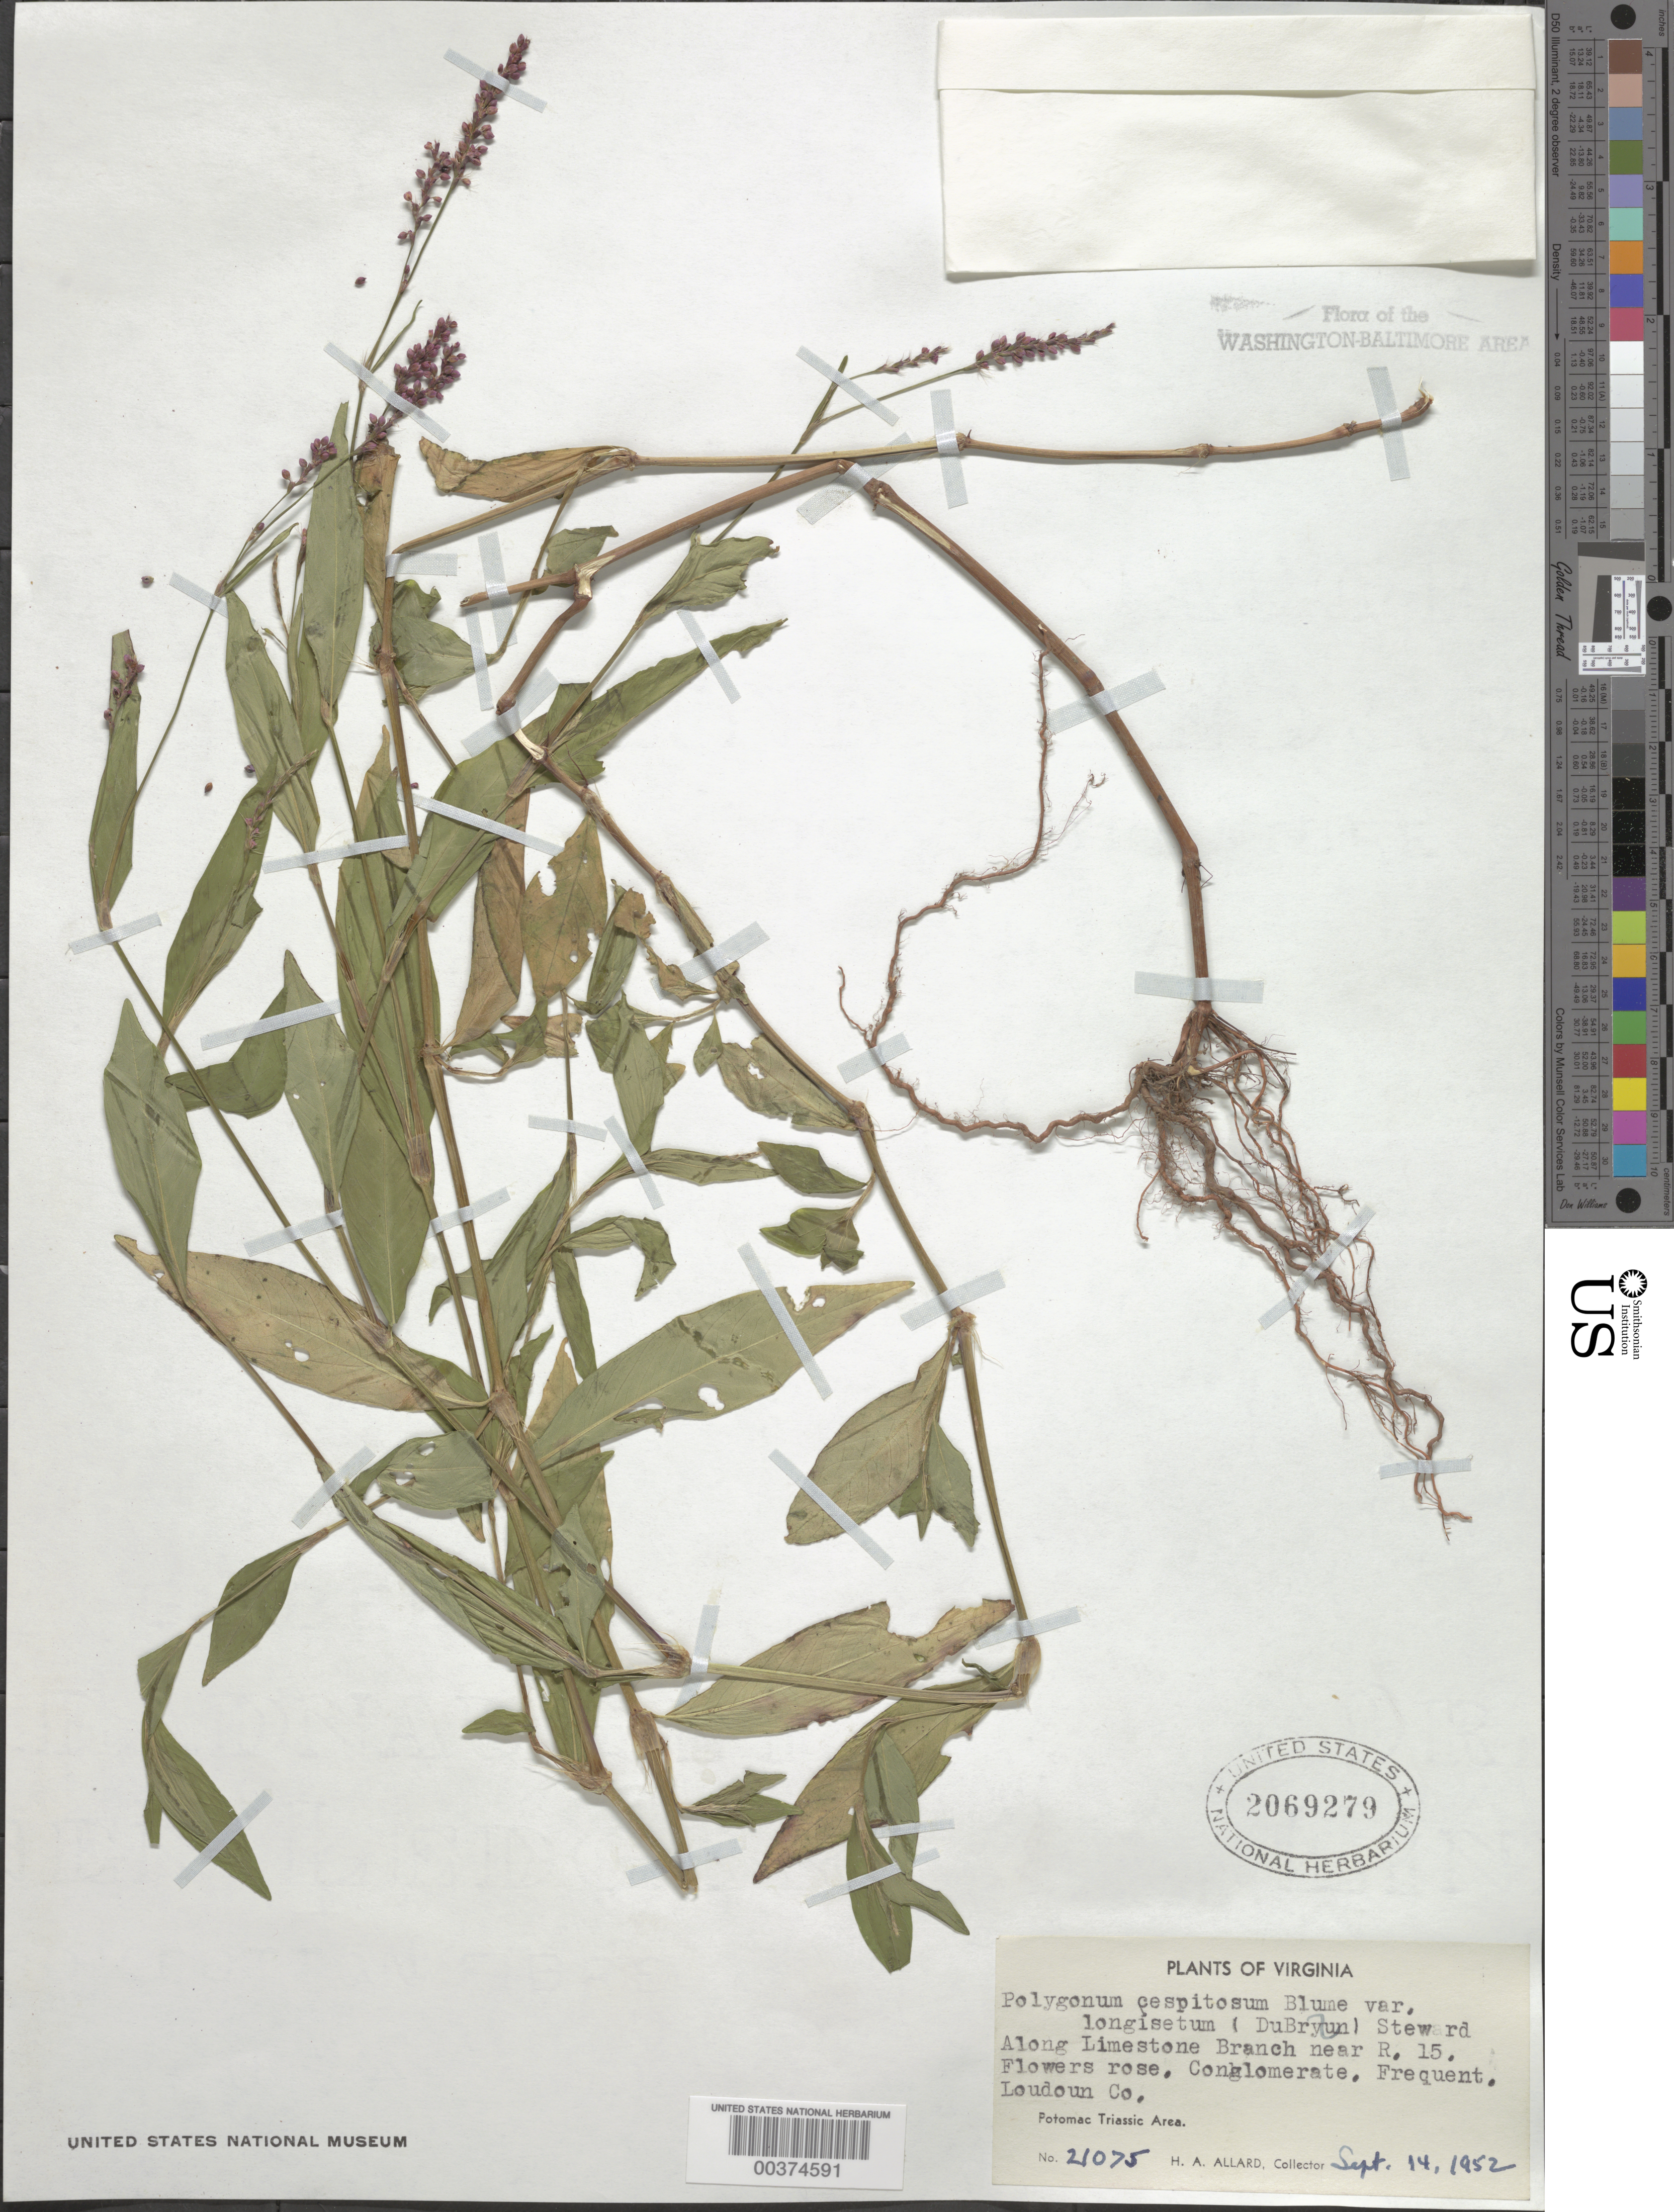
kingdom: Plantae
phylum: Tracheophyta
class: Magnoliopsida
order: Caryophyllales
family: Polygonaceae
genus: Persicaria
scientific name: Persicaria longiseta (Bruijn) Kitag.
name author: (Bruijn &) Kitag.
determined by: Atha, D. E.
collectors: H. A. Allard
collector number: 21075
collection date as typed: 14 Sep 1952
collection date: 1952-09-14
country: United States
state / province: Virginia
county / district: Loudoun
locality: Limestone Branch, near Route 7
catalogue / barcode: US 2069279